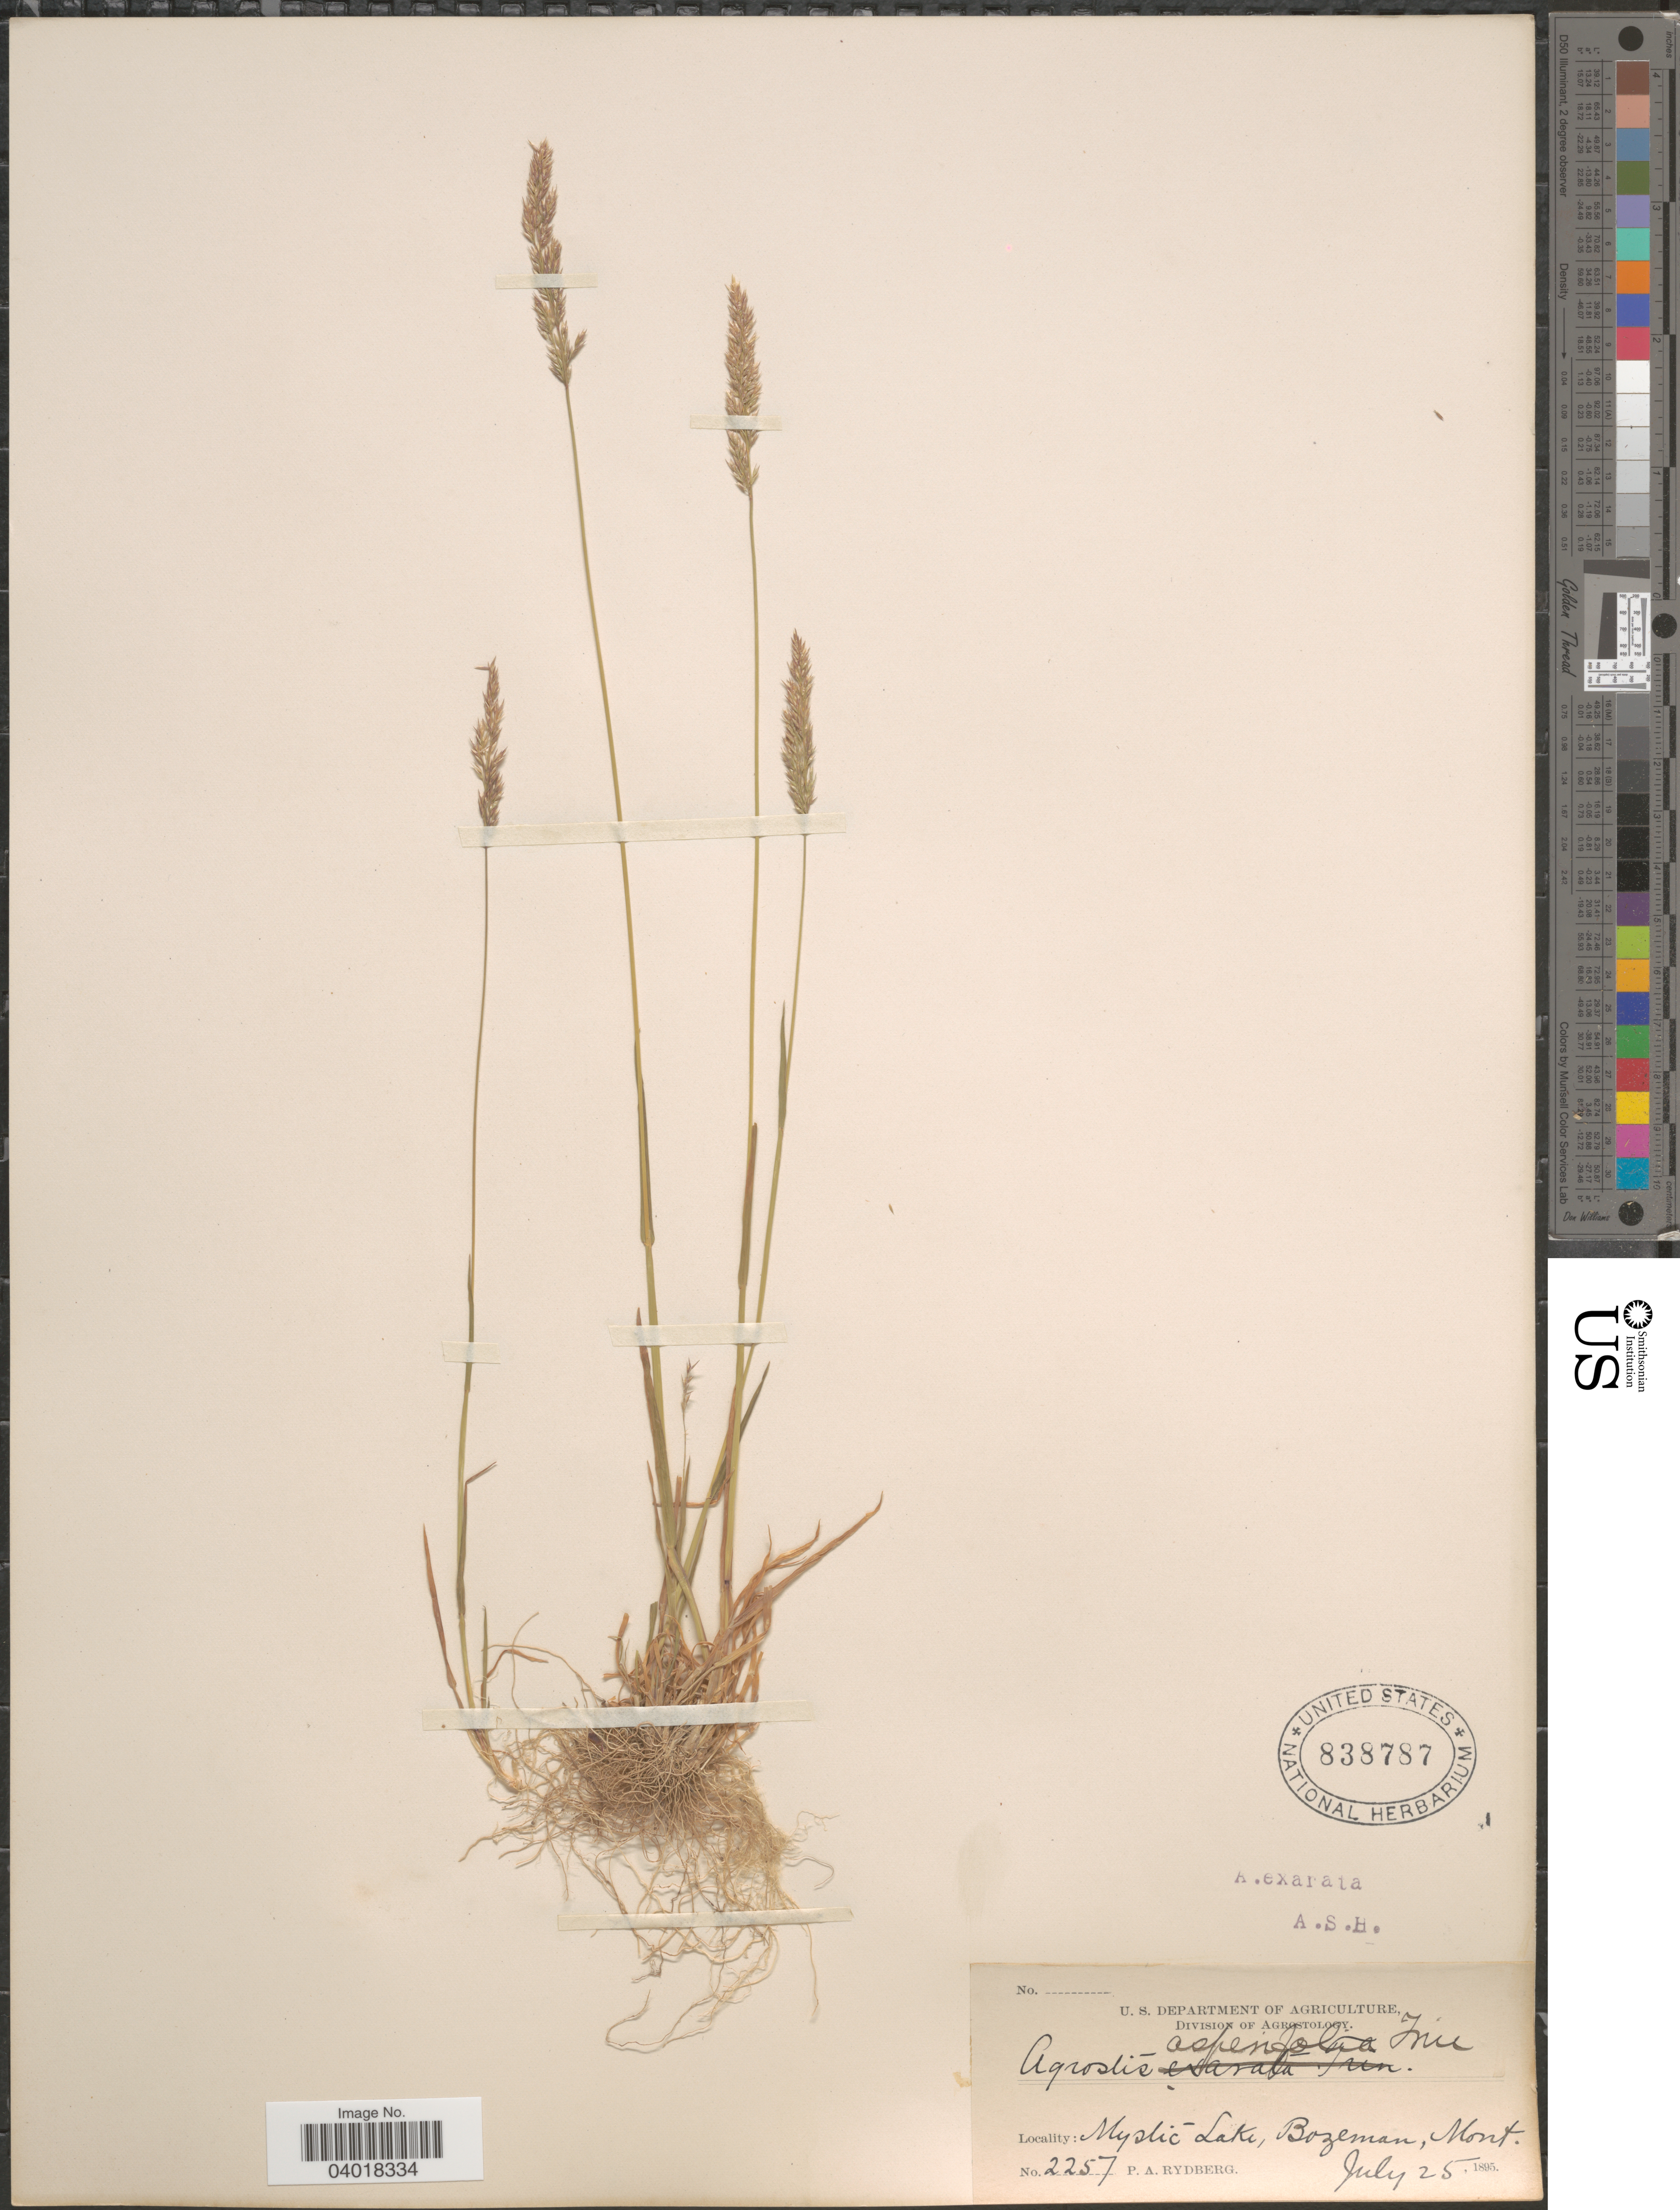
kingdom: Plantae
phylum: Tracheophyta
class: Liliopsida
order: Poales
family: Poaceae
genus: Agrostis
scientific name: Agrostis exarata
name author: Trin.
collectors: P. A. Rydberg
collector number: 2257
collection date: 1895-07-25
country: United States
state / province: Montana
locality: Mystic Lake, Bozeman.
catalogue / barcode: US 838787